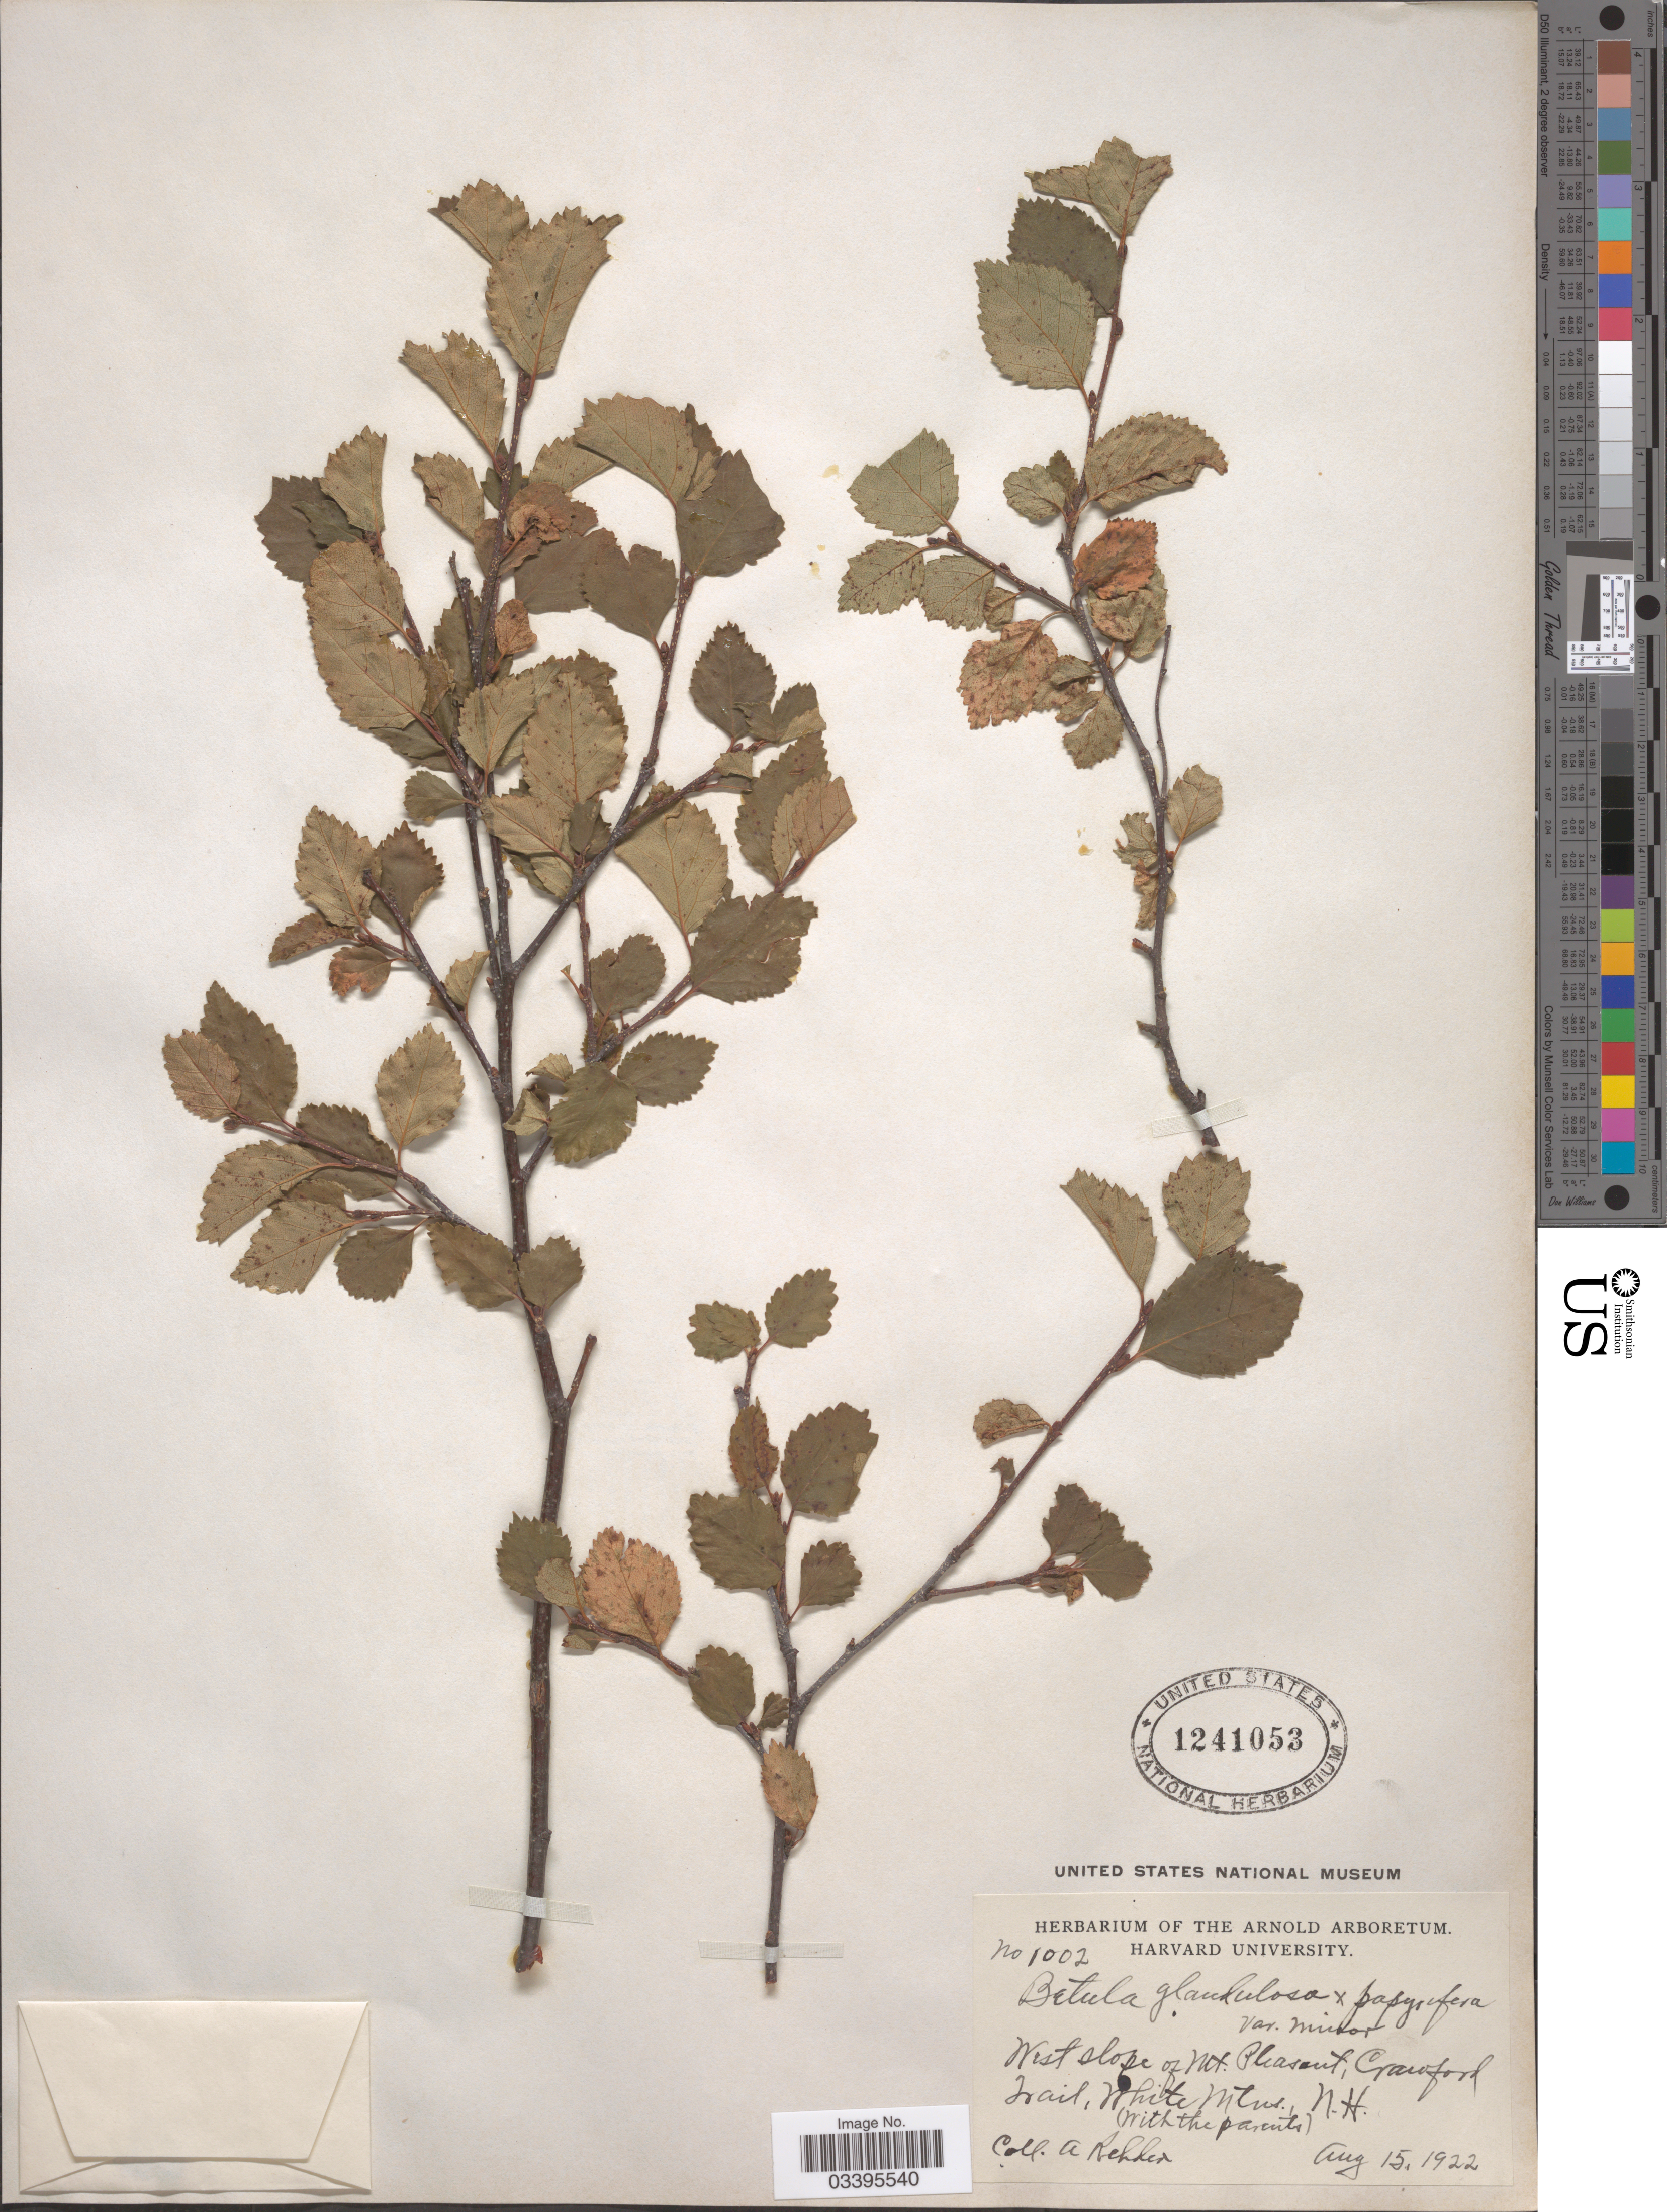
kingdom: Plantae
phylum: Tracheophyta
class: Magnoliopsida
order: Fagales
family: Betulaceae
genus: Betula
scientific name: Betula glandulosa x B. papyrifera var. minor Tuck.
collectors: A. Rehder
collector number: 1002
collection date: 1922-08-15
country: United States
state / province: New Hampshire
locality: West slope on Mt. Pleasant, Crawford Trail, White Mtns. N.H.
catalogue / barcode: US 1241053